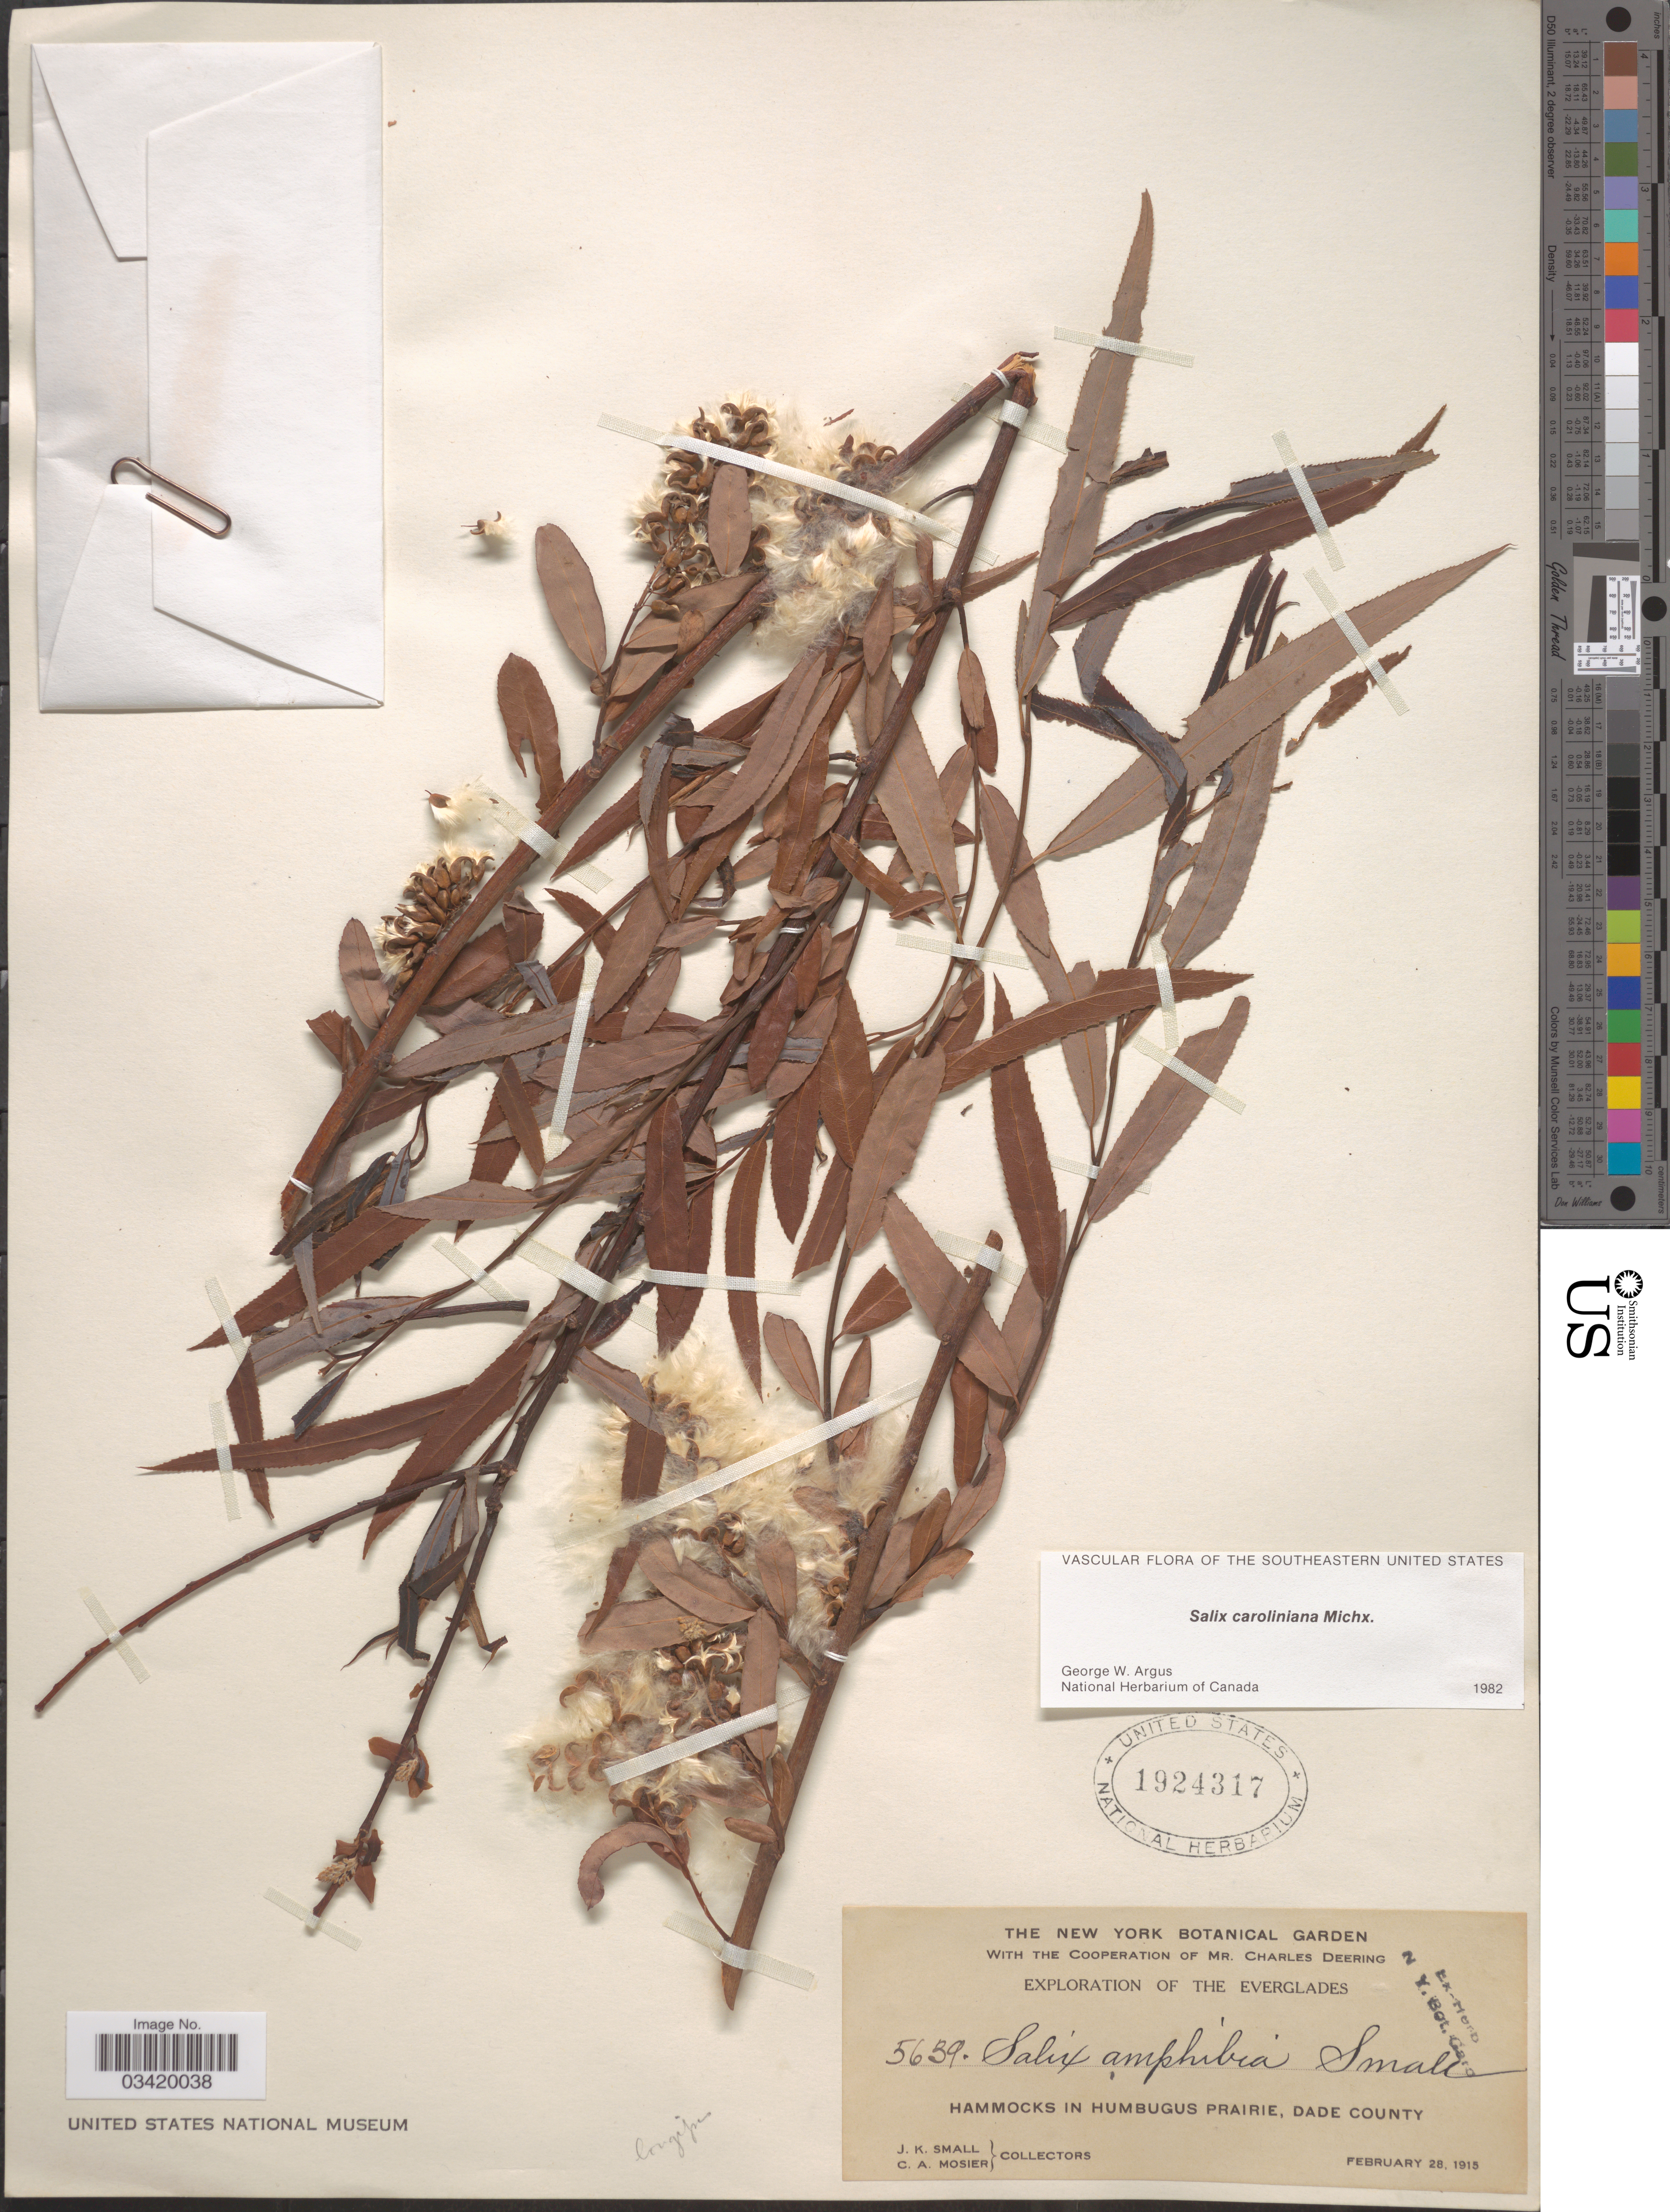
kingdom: Plantae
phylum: Tracheophyta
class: Magnoliopsida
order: Malpighiales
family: Salicaceae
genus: Salix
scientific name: Salix caroliniana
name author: Michx.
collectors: J. K. Small & C. A. Mosier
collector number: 5639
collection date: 1915-02-28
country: United States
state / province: Florida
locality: The Everglades. Hammocks in Humbugus Prairie, Dade County.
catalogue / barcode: US 1924317